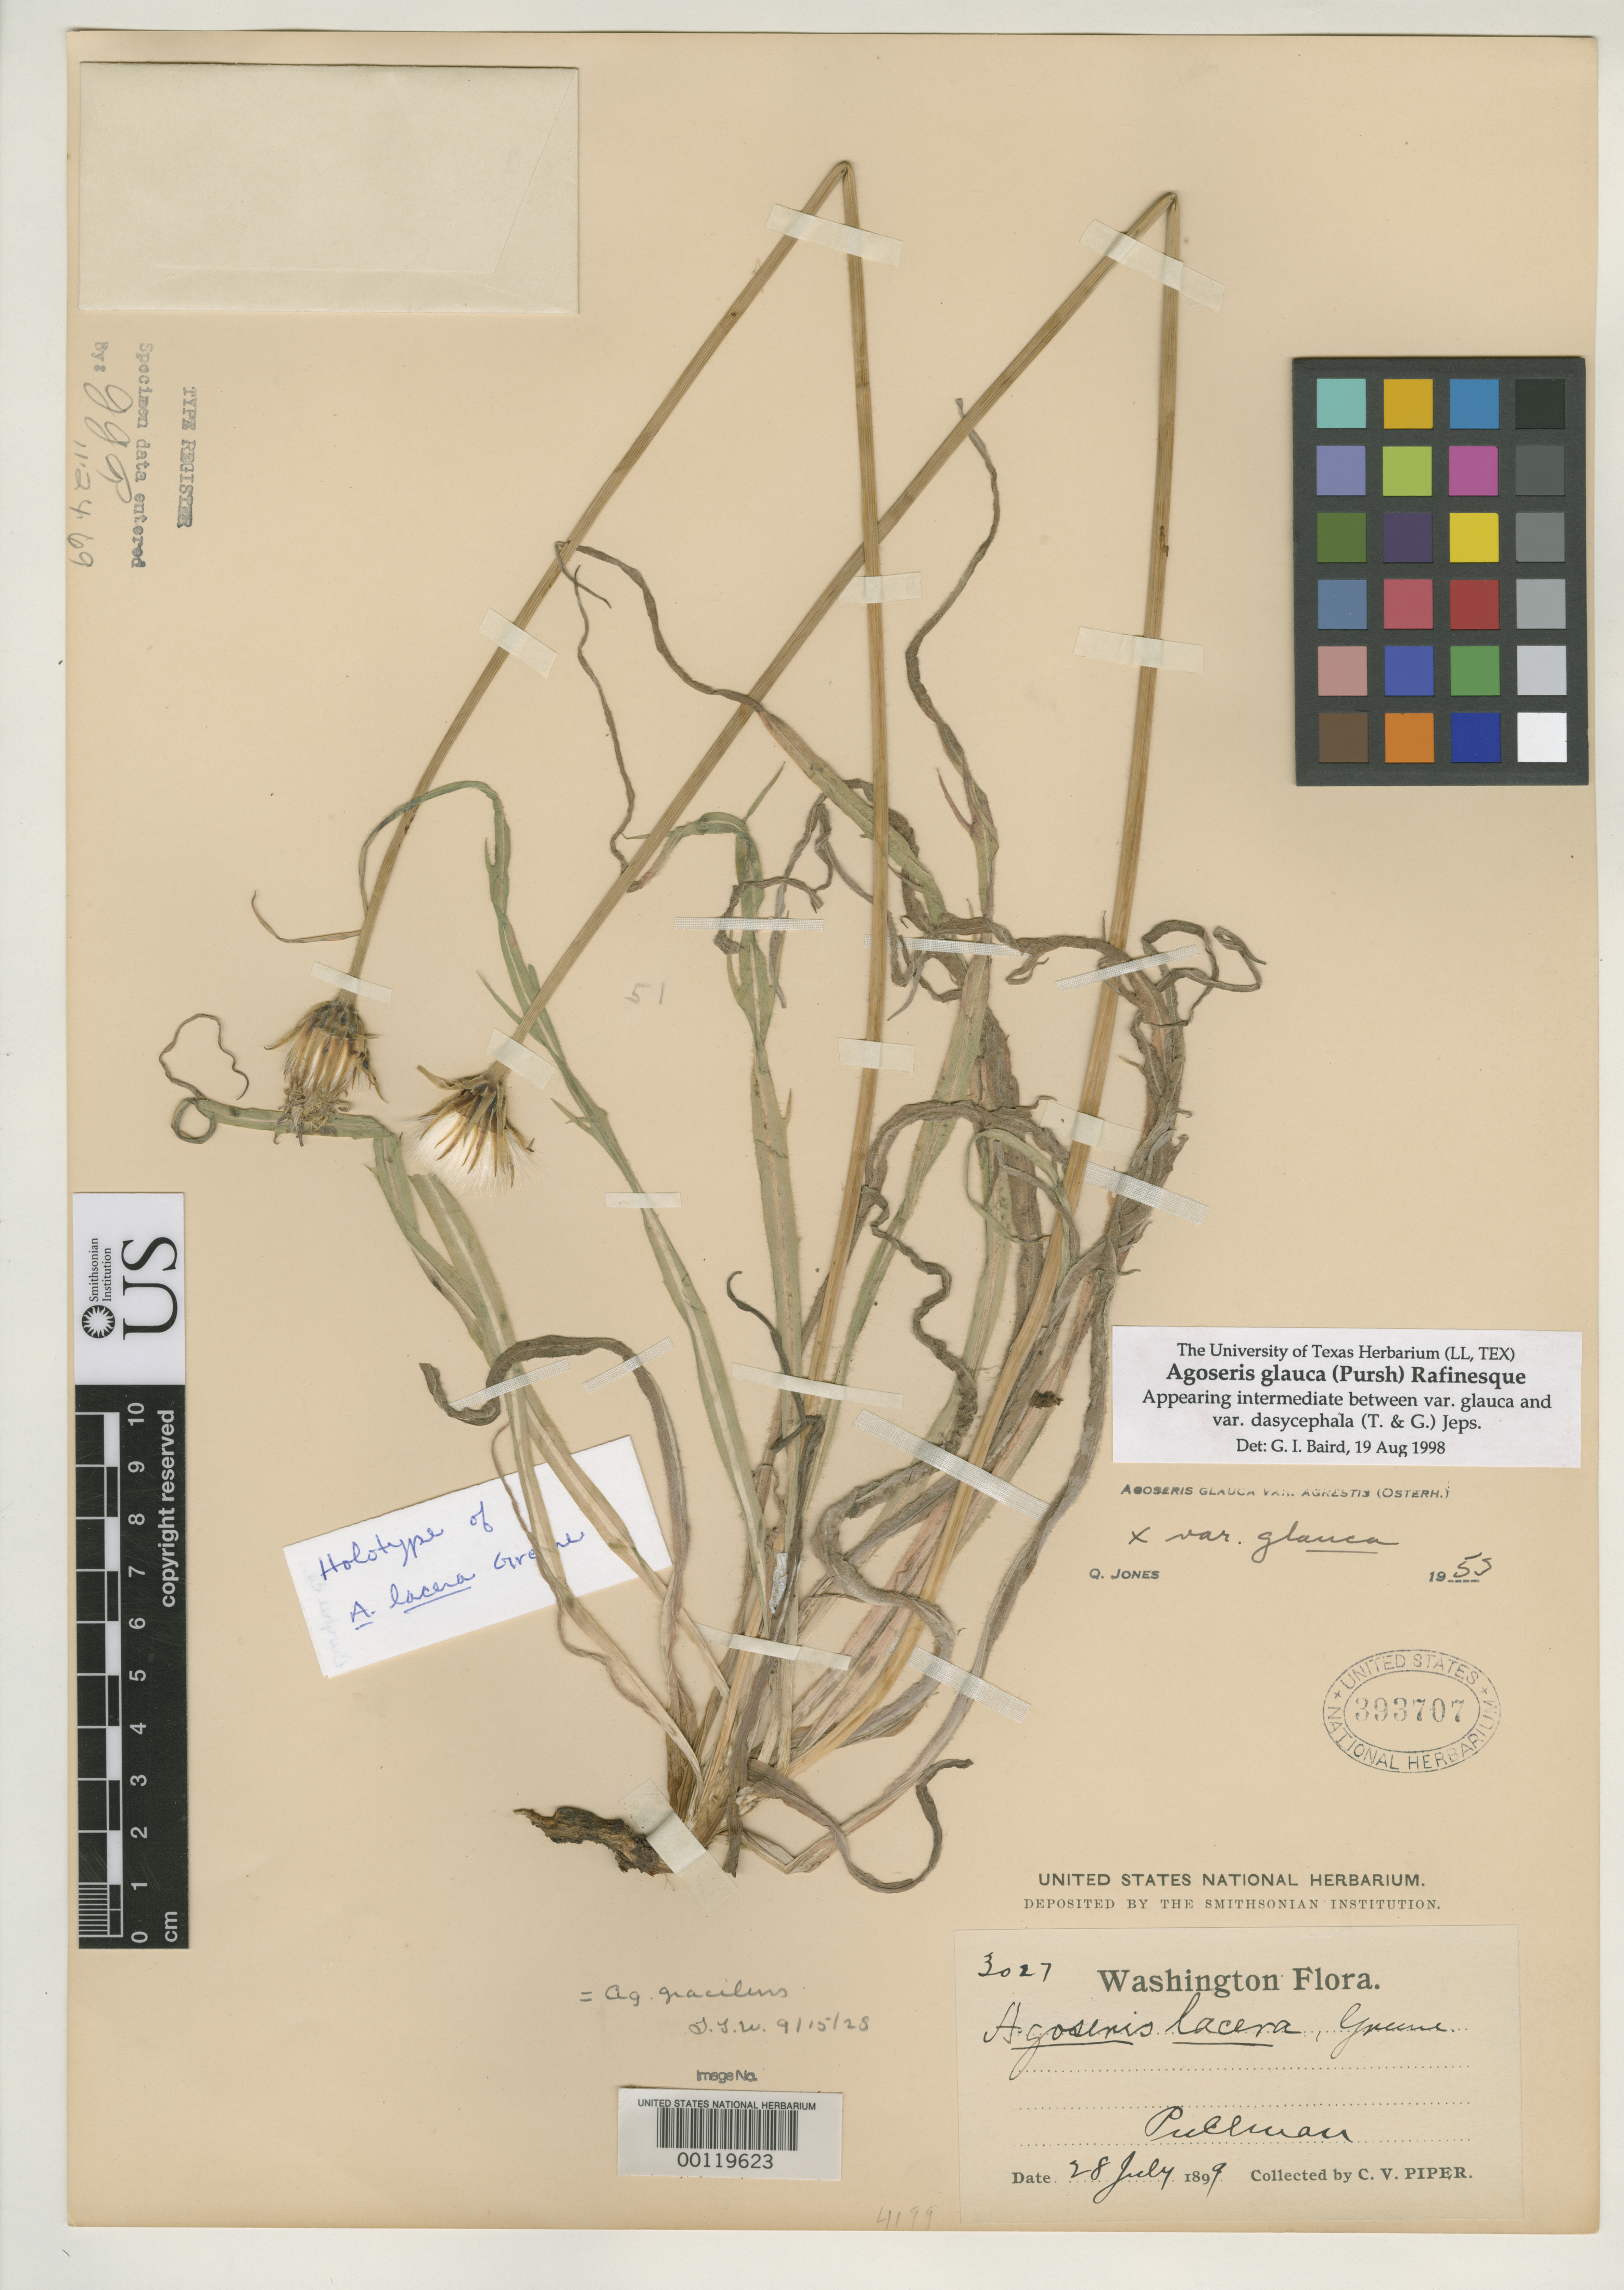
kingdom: Plantae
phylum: Tracheophyta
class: Magnoliopsida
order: Asterales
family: Asteraceae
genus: Agoseris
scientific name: Agoseris lacera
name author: Greene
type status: Holotype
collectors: C. V. Piper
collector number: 3027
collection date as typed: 28 Jul 1899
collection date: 1899-07-28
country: United States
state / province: Washington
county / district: Whitman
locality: Pullman.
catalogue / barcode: US 393707